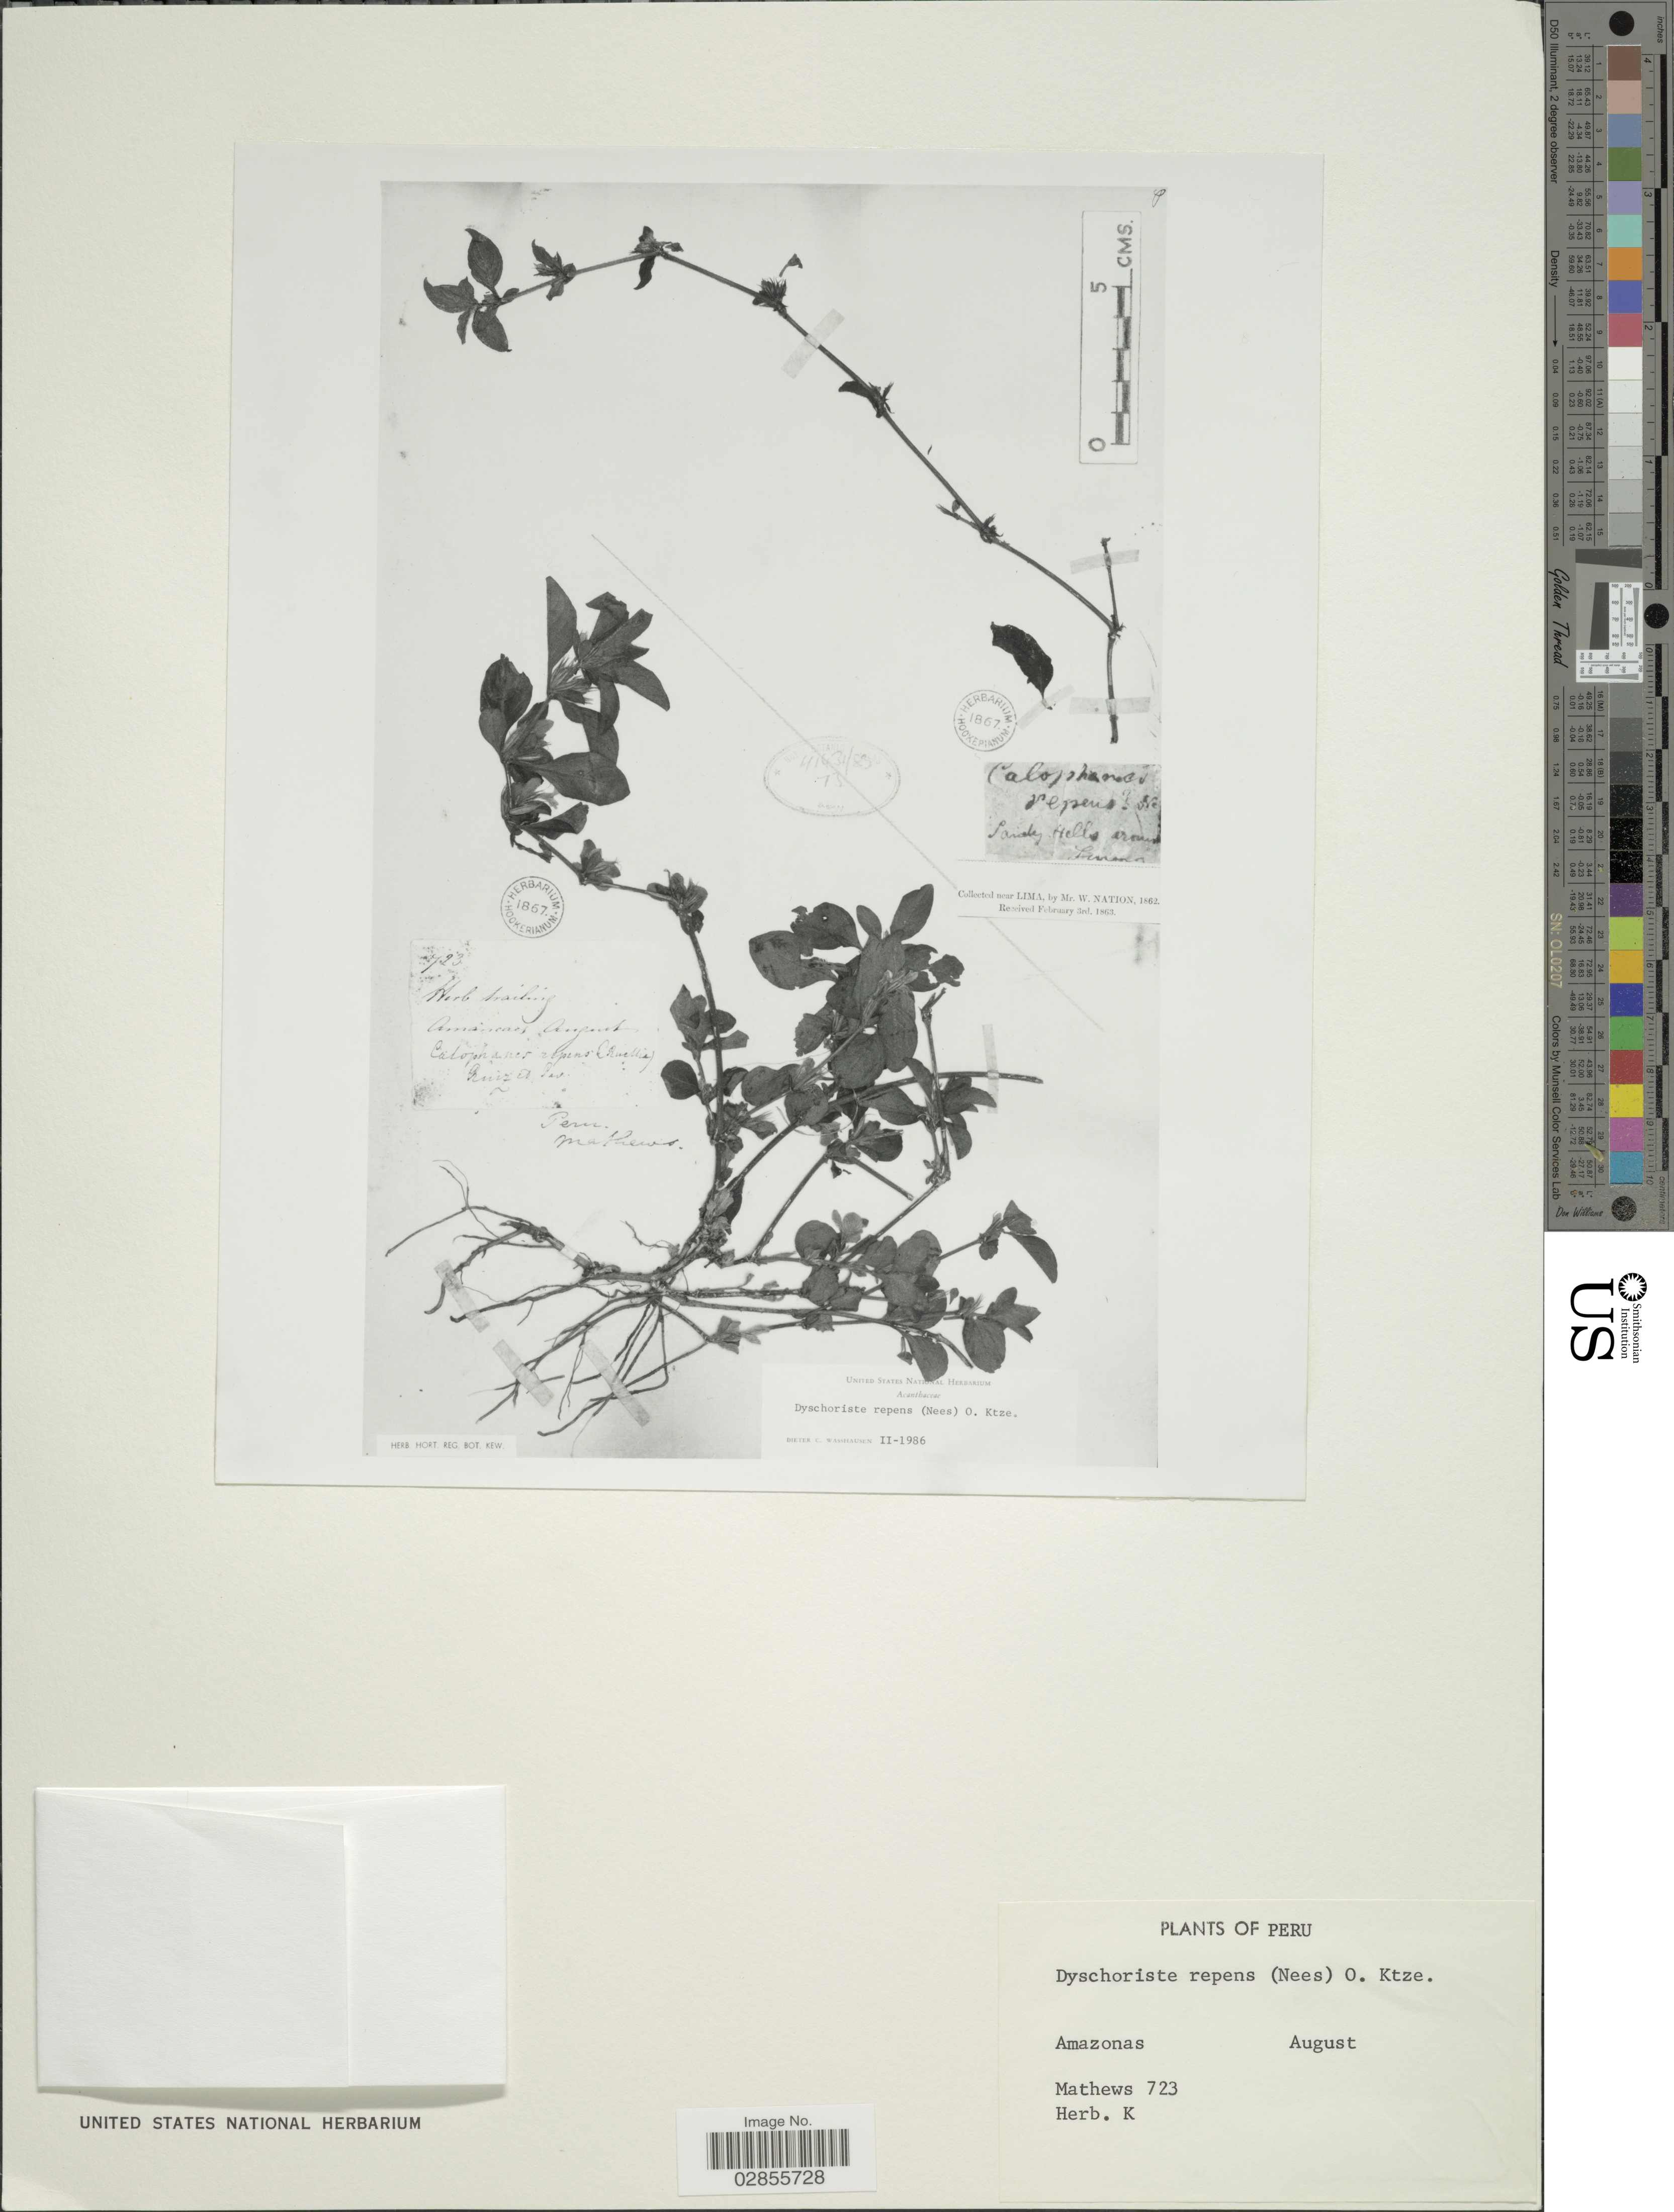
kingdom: Plantae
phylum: Tracheophyta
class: Magnoliopsida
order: Lamiales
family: Acanthaceae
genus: Dyschoriste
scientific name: Dyschoriste repens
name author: (Nees) Kuntze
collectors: -- Mathews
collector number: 723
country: Peru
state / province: Amazonas